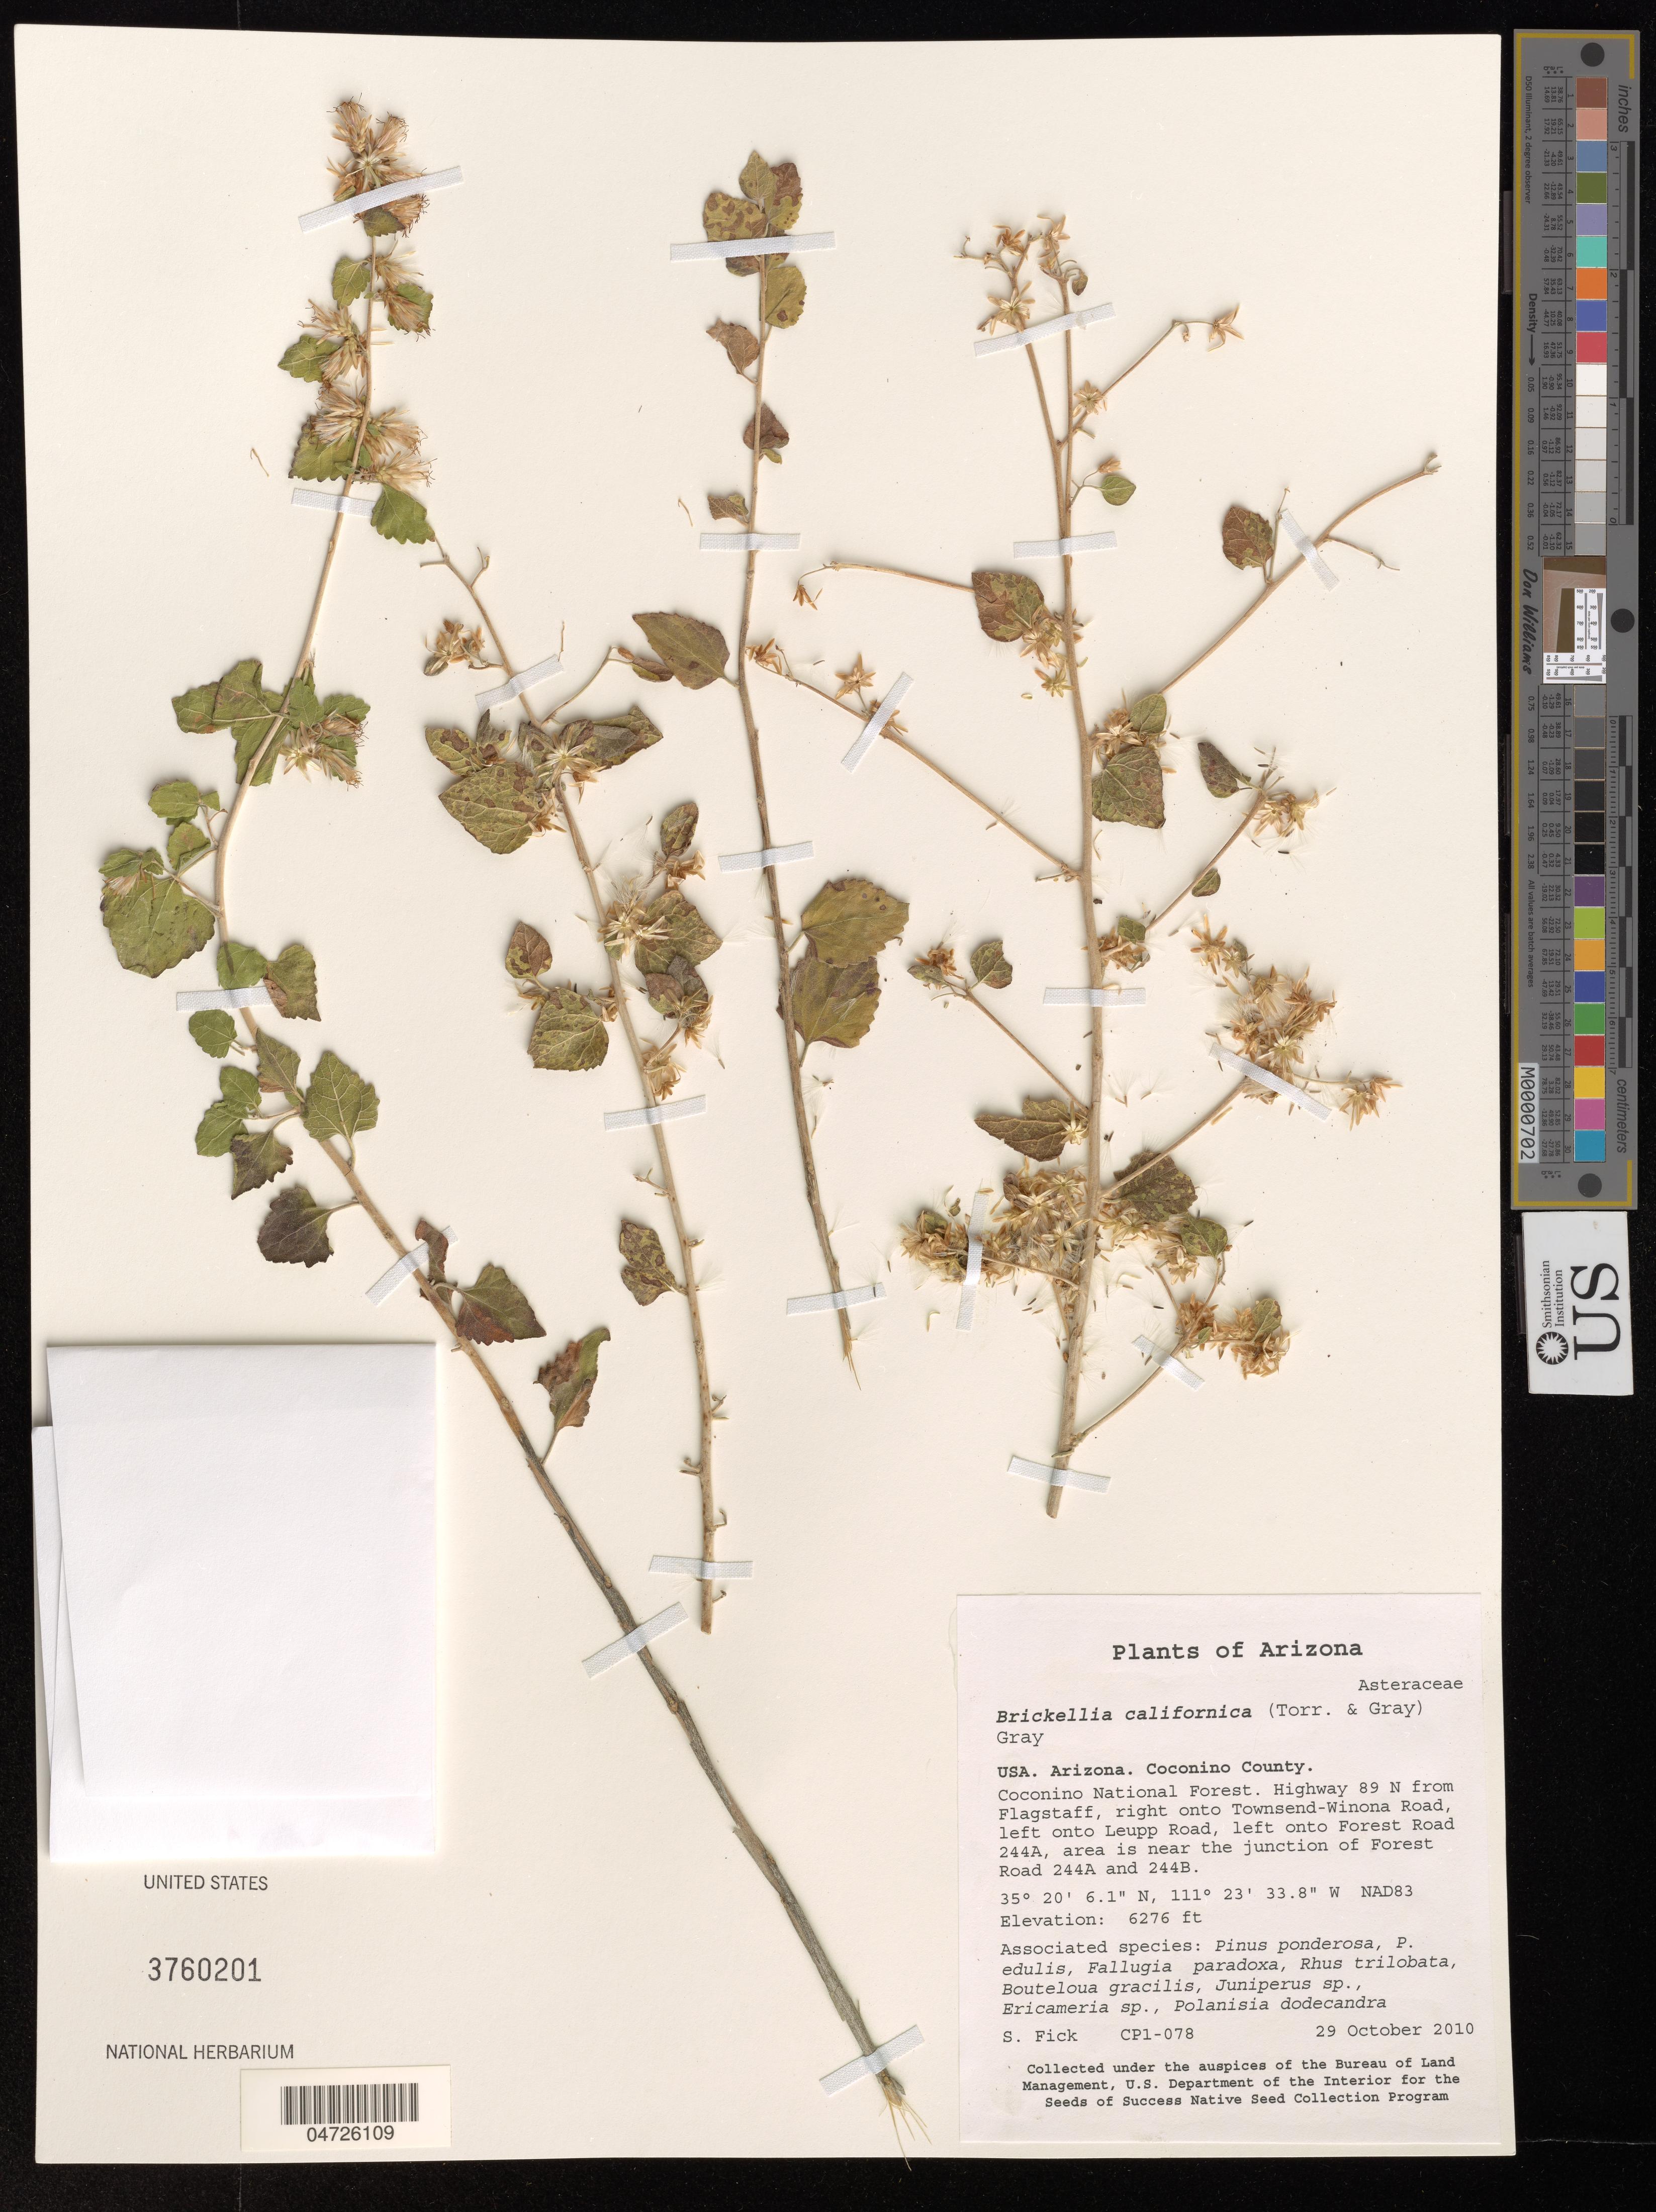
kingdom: Plantae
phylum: Tracheophyta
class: Magnoliopsida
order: Asterales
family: Asteraceae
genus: Brickellia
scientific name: Brickellia californica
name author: (Torr. & A. Gray) A. Gray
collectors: S. Fick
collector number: CP1-078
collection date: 2010-10-29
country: United States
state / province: Arizona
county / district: Coconino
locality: Coconino County. Coconino National Forest. Highway 89 N from Flagstaff, right onto Townsend-Winona Road, left onto Leupp Road, left onto Forest Road 244A, area is near the junction of Forest Road 244A and 244B. NAD83.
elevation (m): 1913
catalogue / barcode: US 3760201